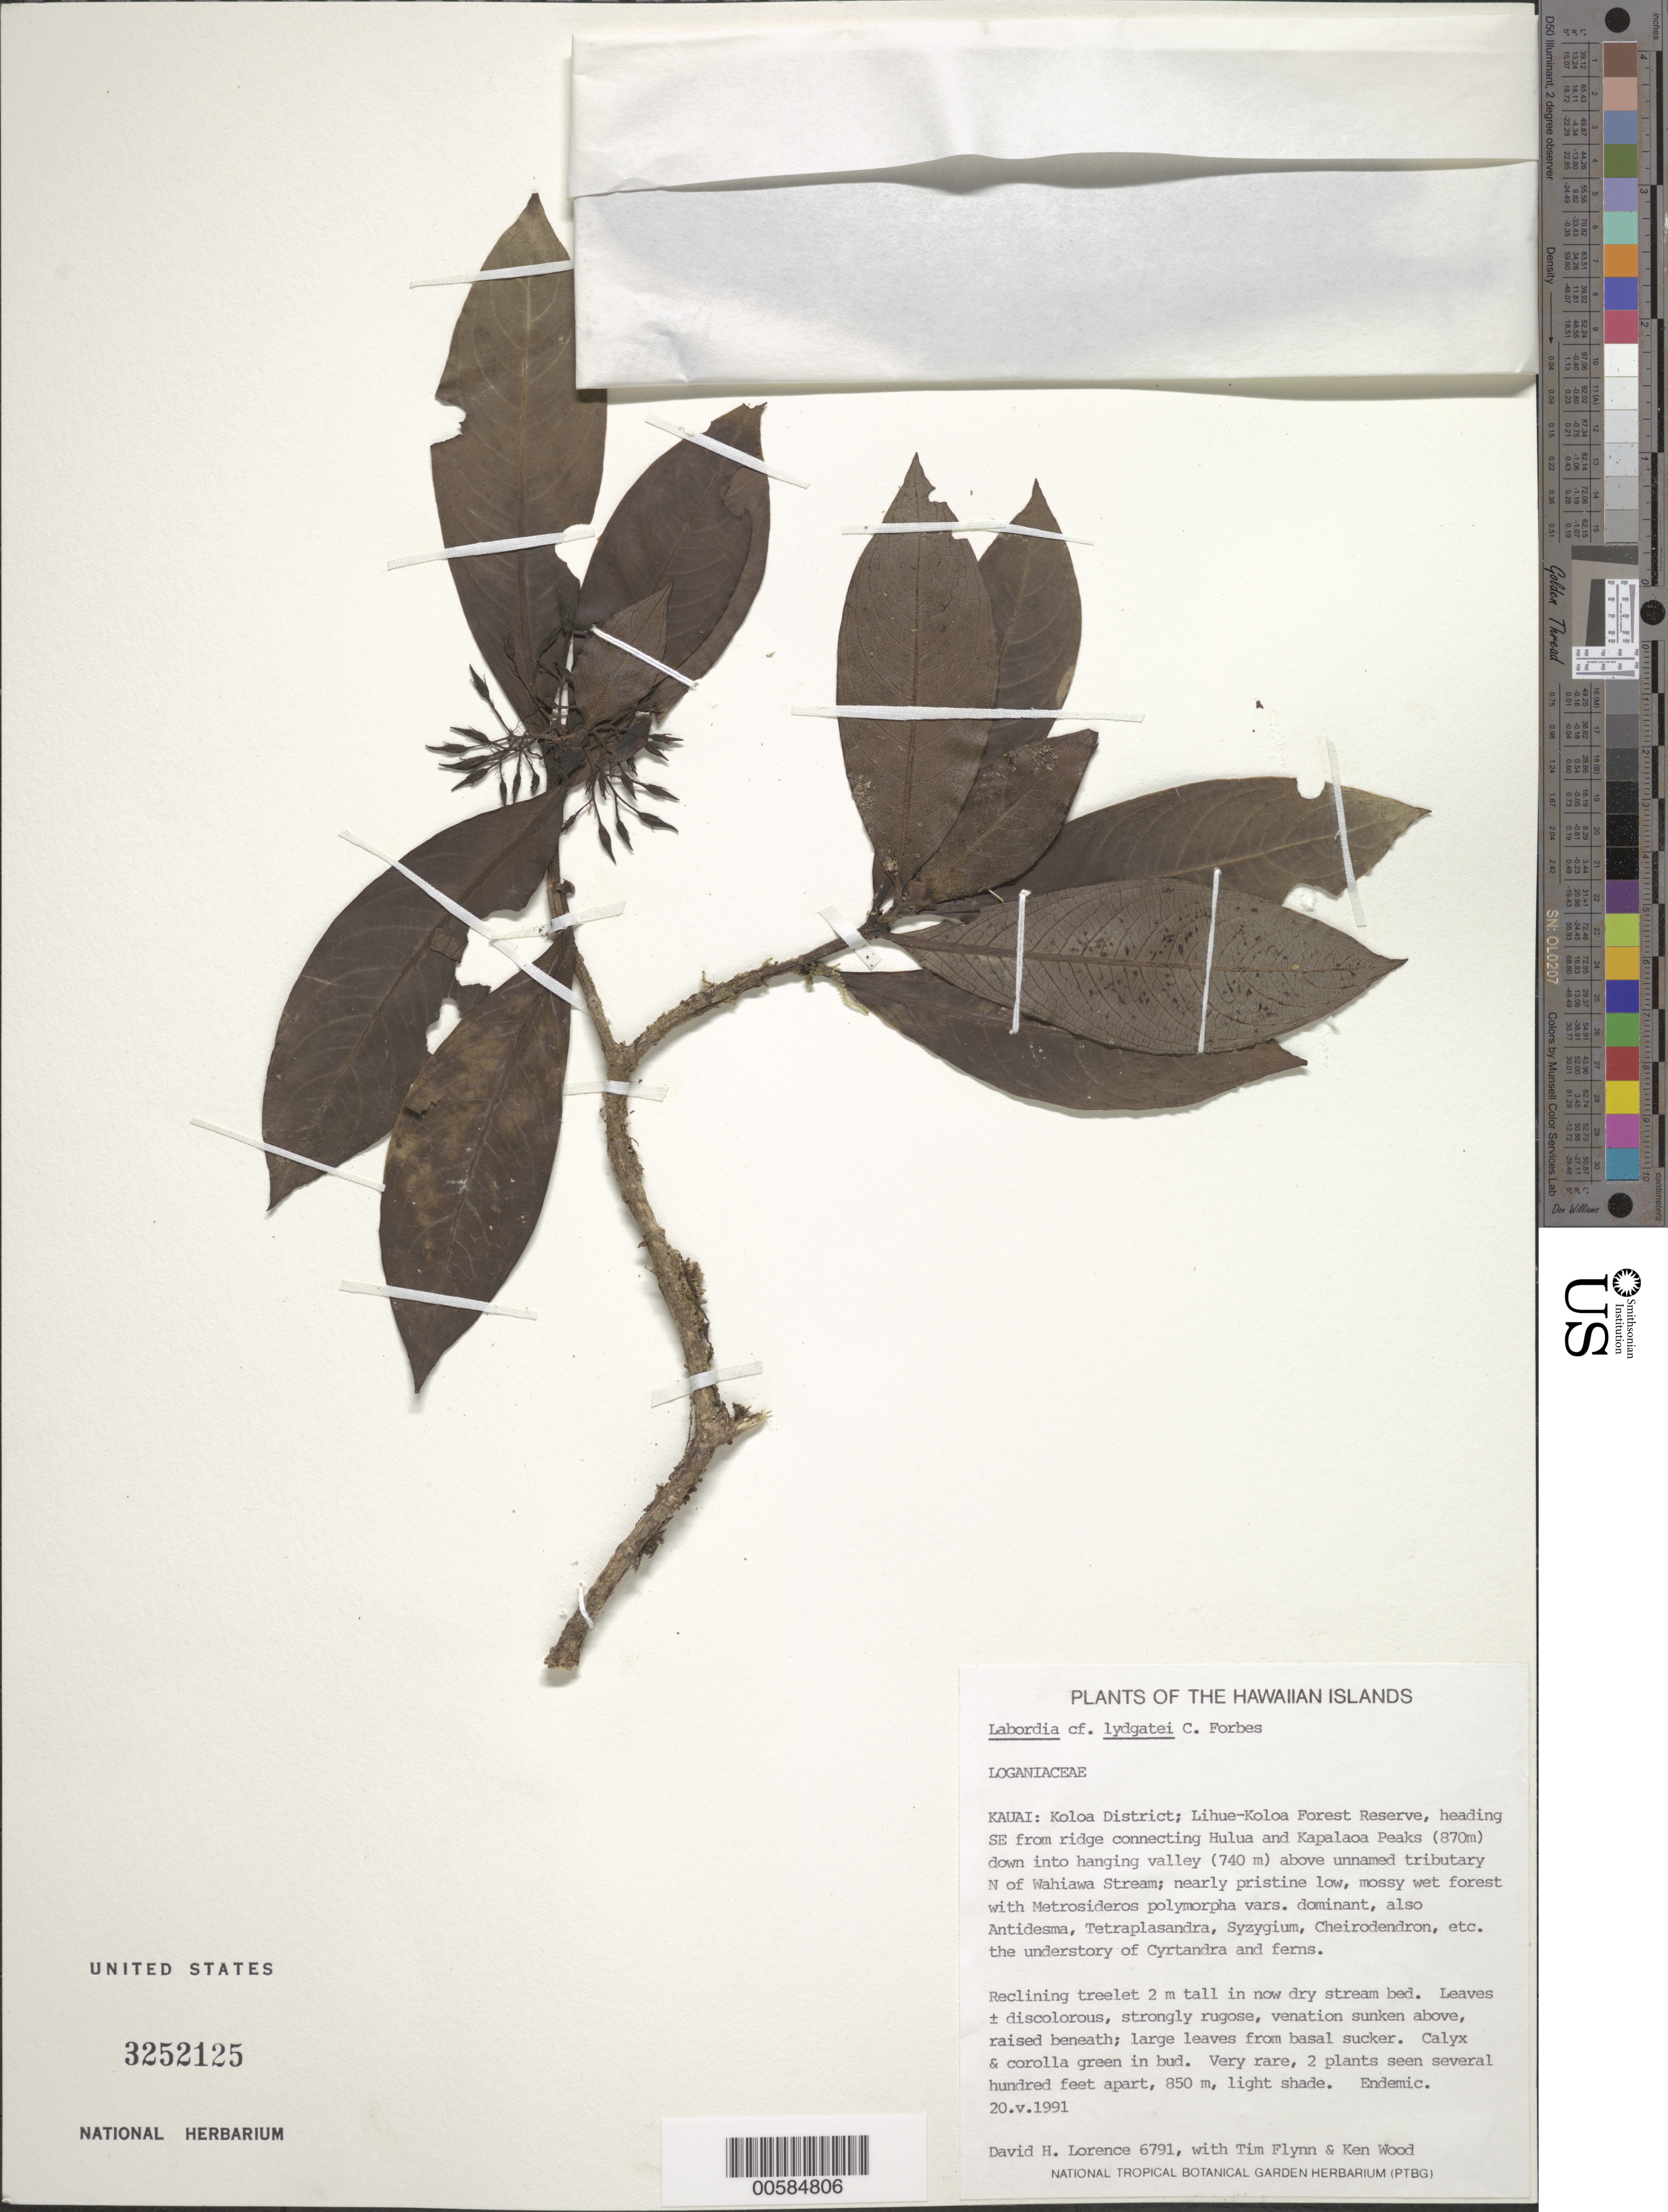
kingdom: Plantae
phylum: Tracheophyta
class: Magnoliopsida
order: Gentianales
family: Loganiaceae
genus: Geniostoma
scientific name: Geniostoma lydgatei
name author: (C.N. Forbes) Byng & Christenh.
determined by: Wagner, W. L., (BOT), Smithsonian Institution - National Museum of Natural History (UNITED STATES)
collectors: D. Lorence, T. W. Flynn & K. Wood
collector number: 6791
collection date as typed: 20 May 1991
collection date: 1991-05-20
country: United States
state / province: Hawaii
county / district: Kauai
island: Kaua'i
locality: Koloa Dist; Lihue-Koloa For Res, heading SE from rdg connecting Hulua & Kapalaoa Peaks down into hanging valley above unnamed...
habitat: Nearly pristine low, mossy, wet forest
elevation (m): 870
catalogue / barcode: US 3252125